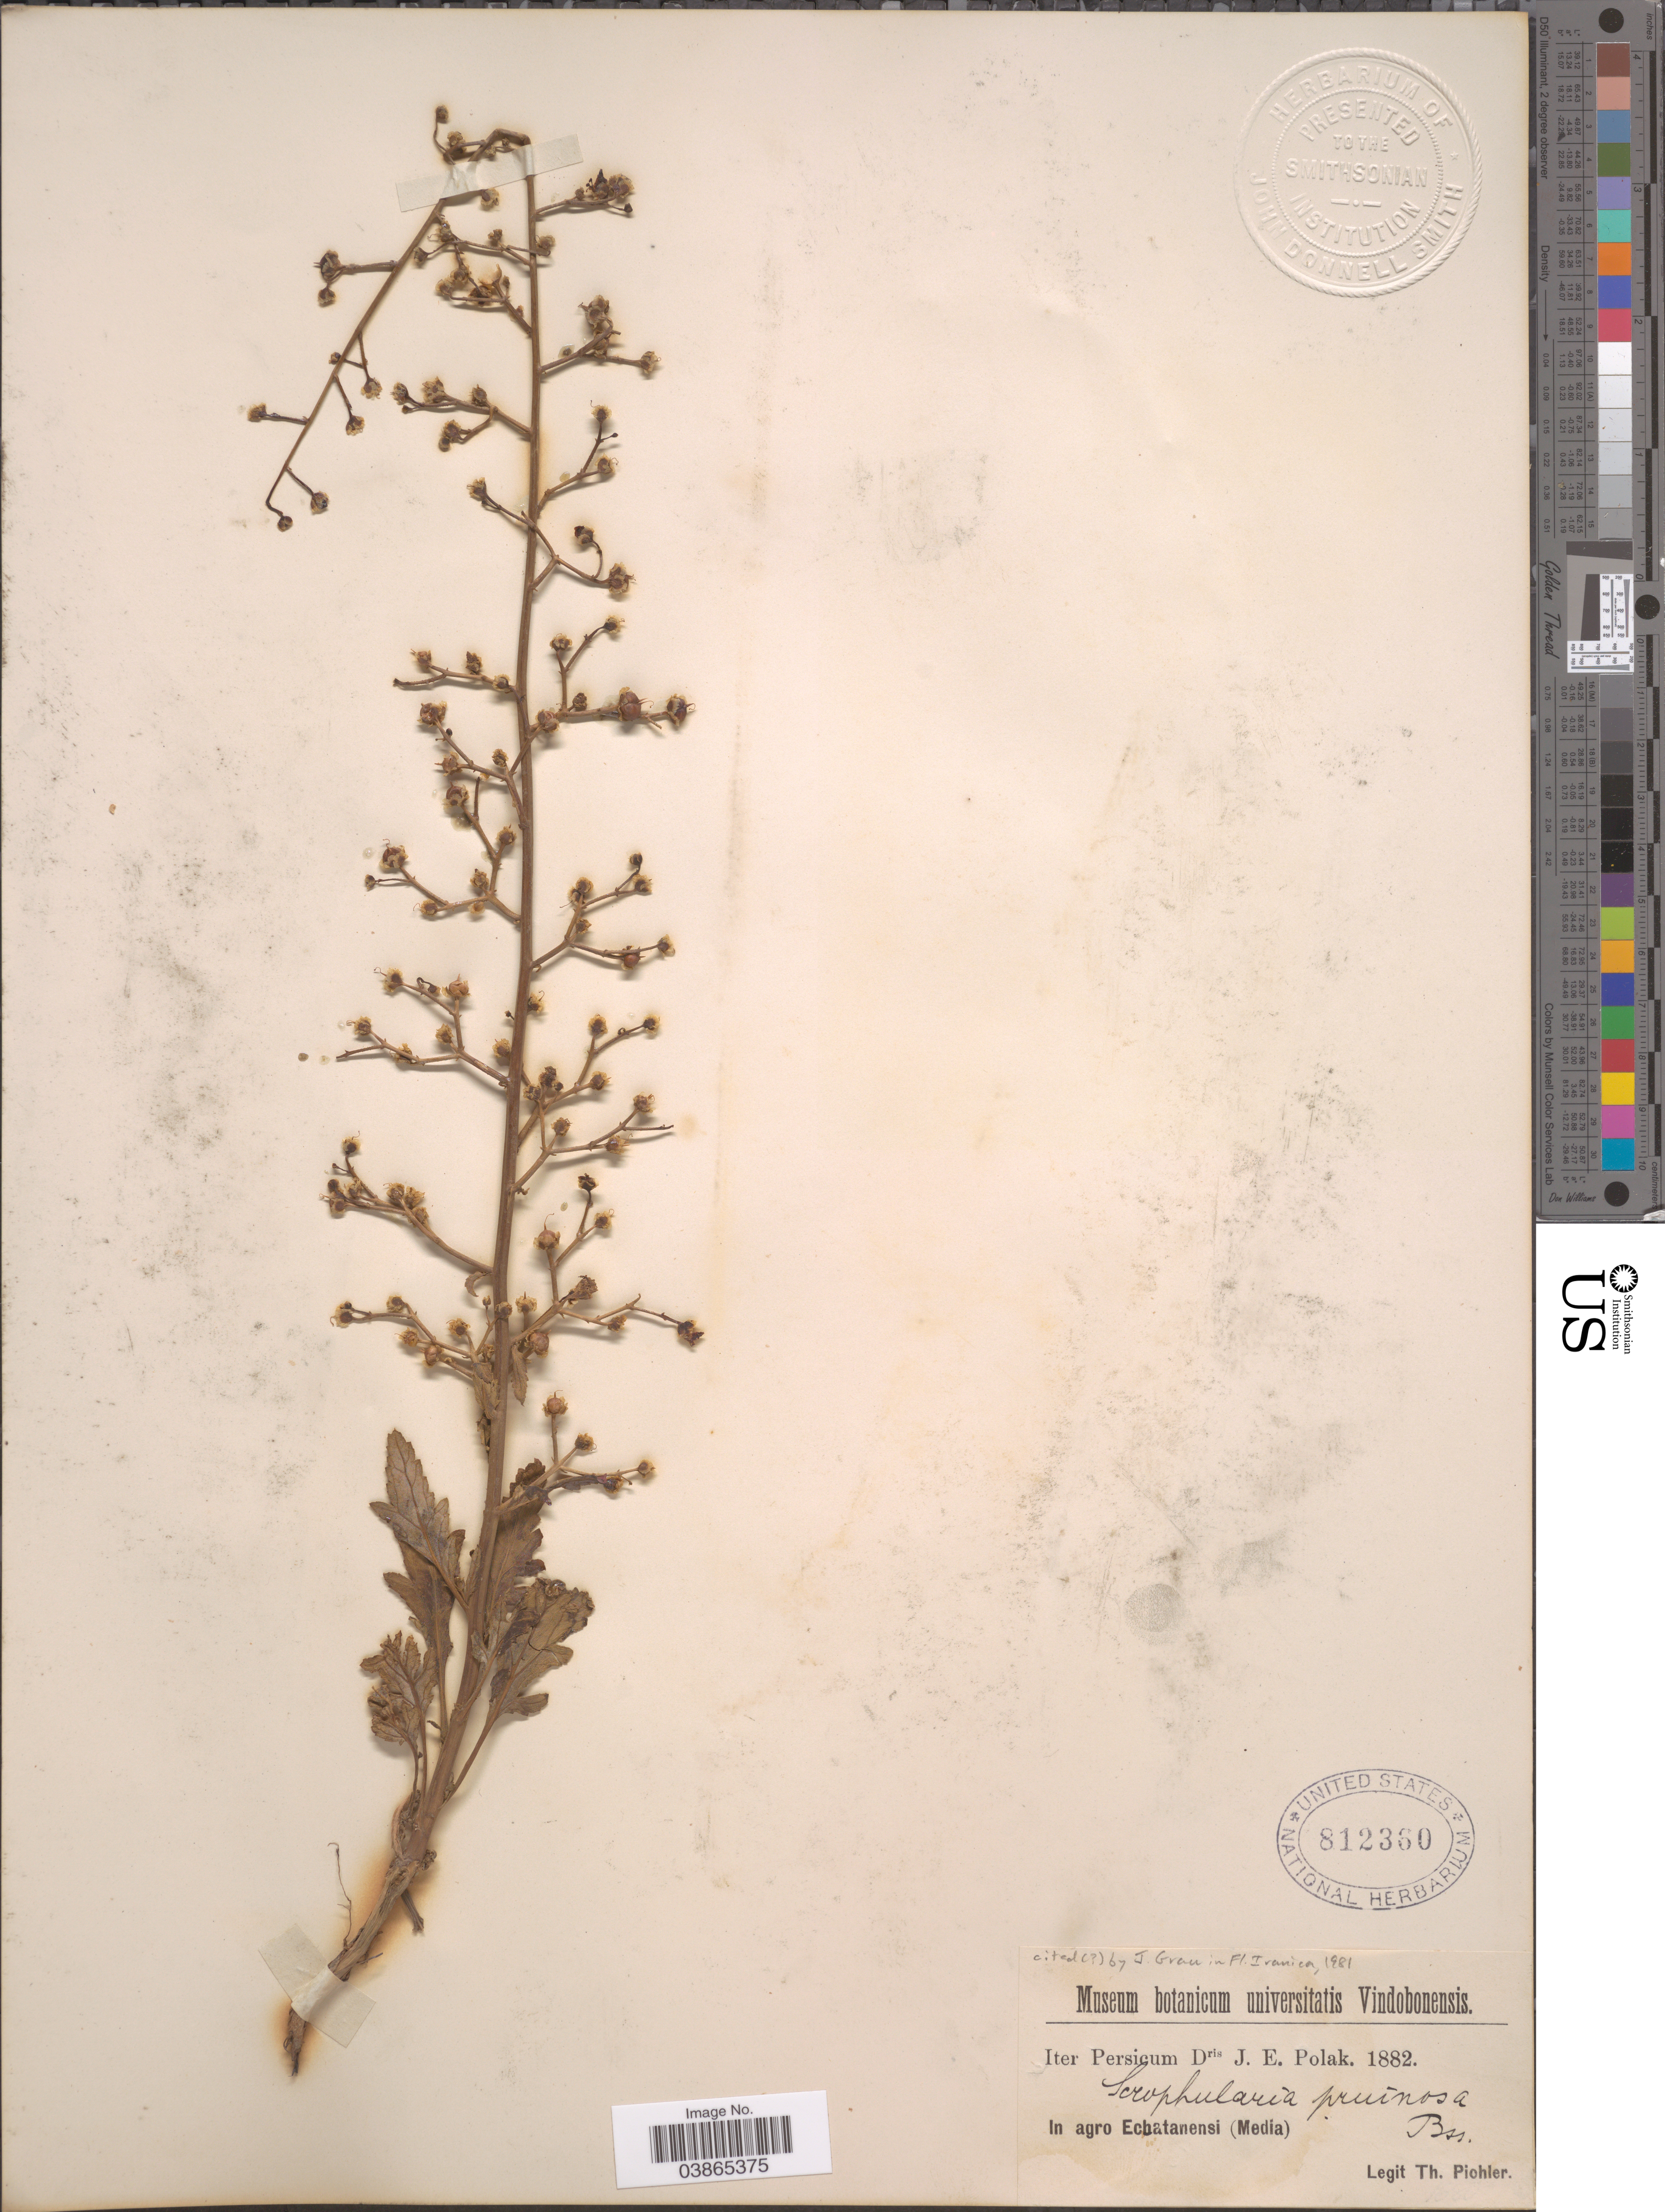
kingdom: Plantae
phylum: Tracheophyta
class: Magnoliopsida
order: Lamiales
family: Scrophulariaceae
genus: Scrophularia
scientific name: Scrophularia pruinosa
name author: Boiss.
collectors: T. Pichler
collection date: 1882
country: Iran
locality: Percicum. In agro Echatanensi (Media).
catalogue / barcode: US 812360